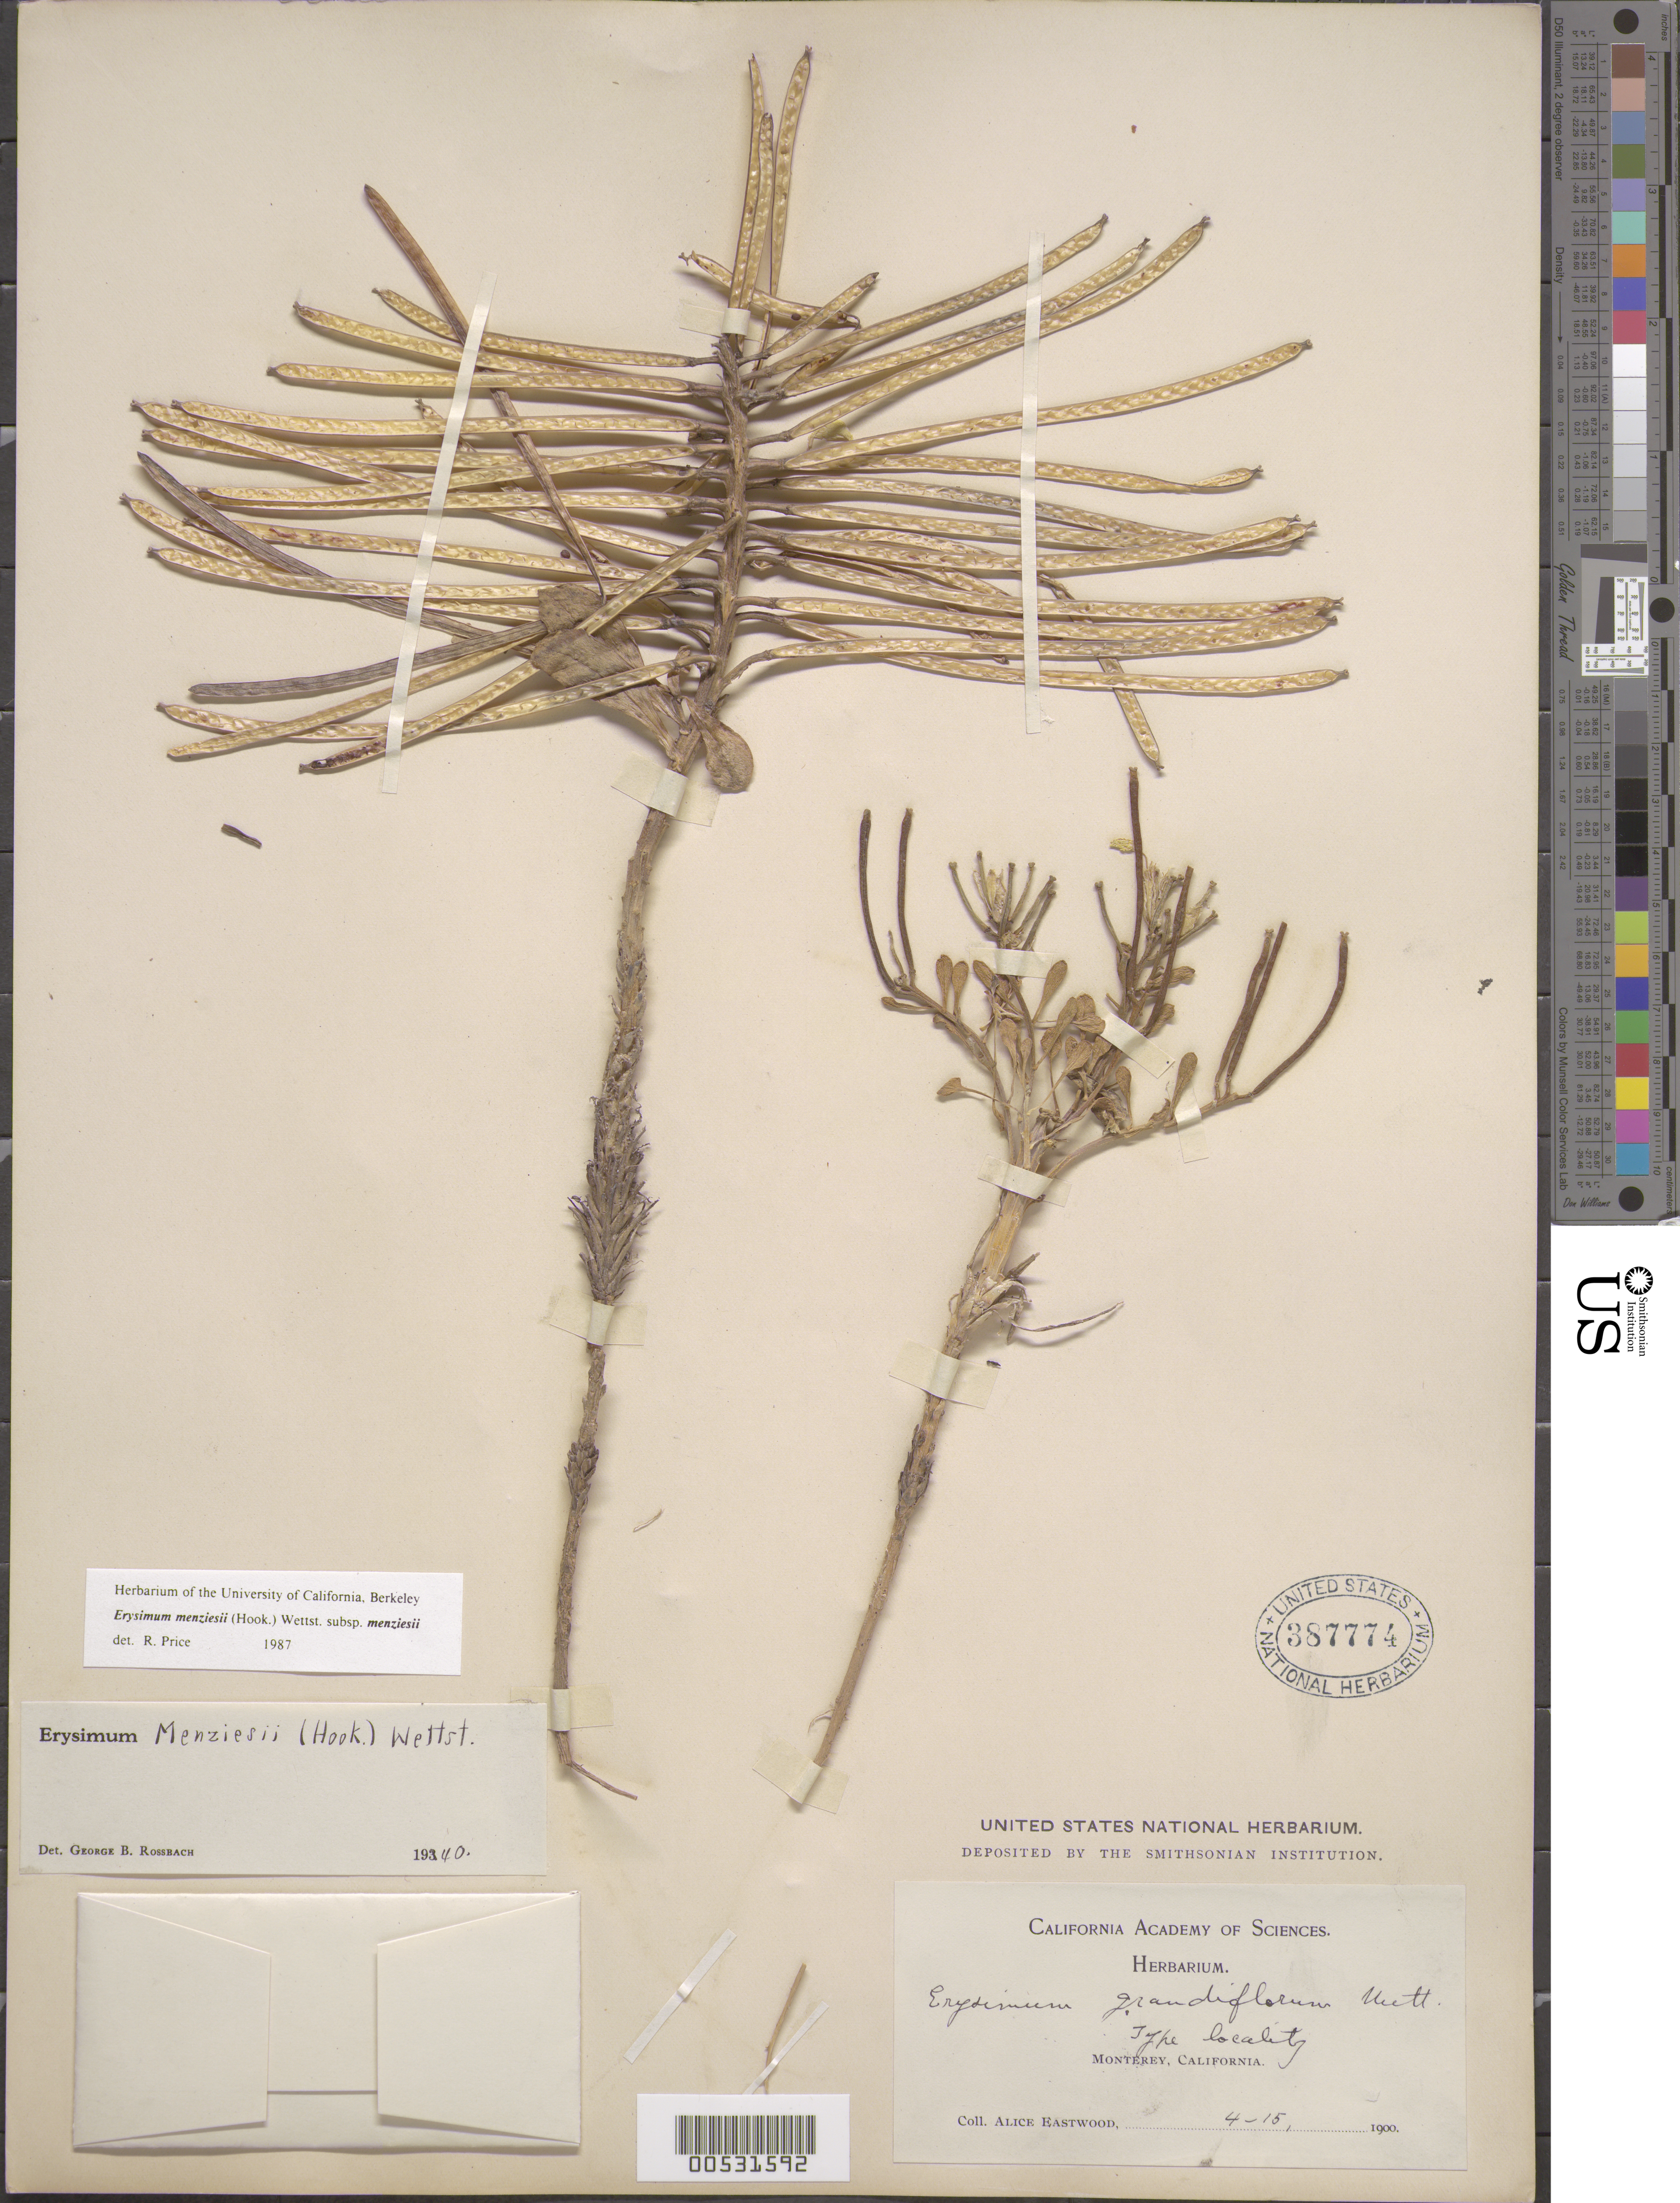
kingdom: Plantae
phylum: Tracheophyta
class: Magnoliopsida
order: Brassicales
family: Brassicaceae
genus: Erysimum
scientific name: Erysimum menziesii subsp. menziesii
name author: (Hook.) Wettst.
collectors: A. Eastwood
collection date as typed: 15 Apr 1900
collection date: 1900-04-15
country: United States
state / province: California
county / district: Monterey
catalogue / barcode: US 387774